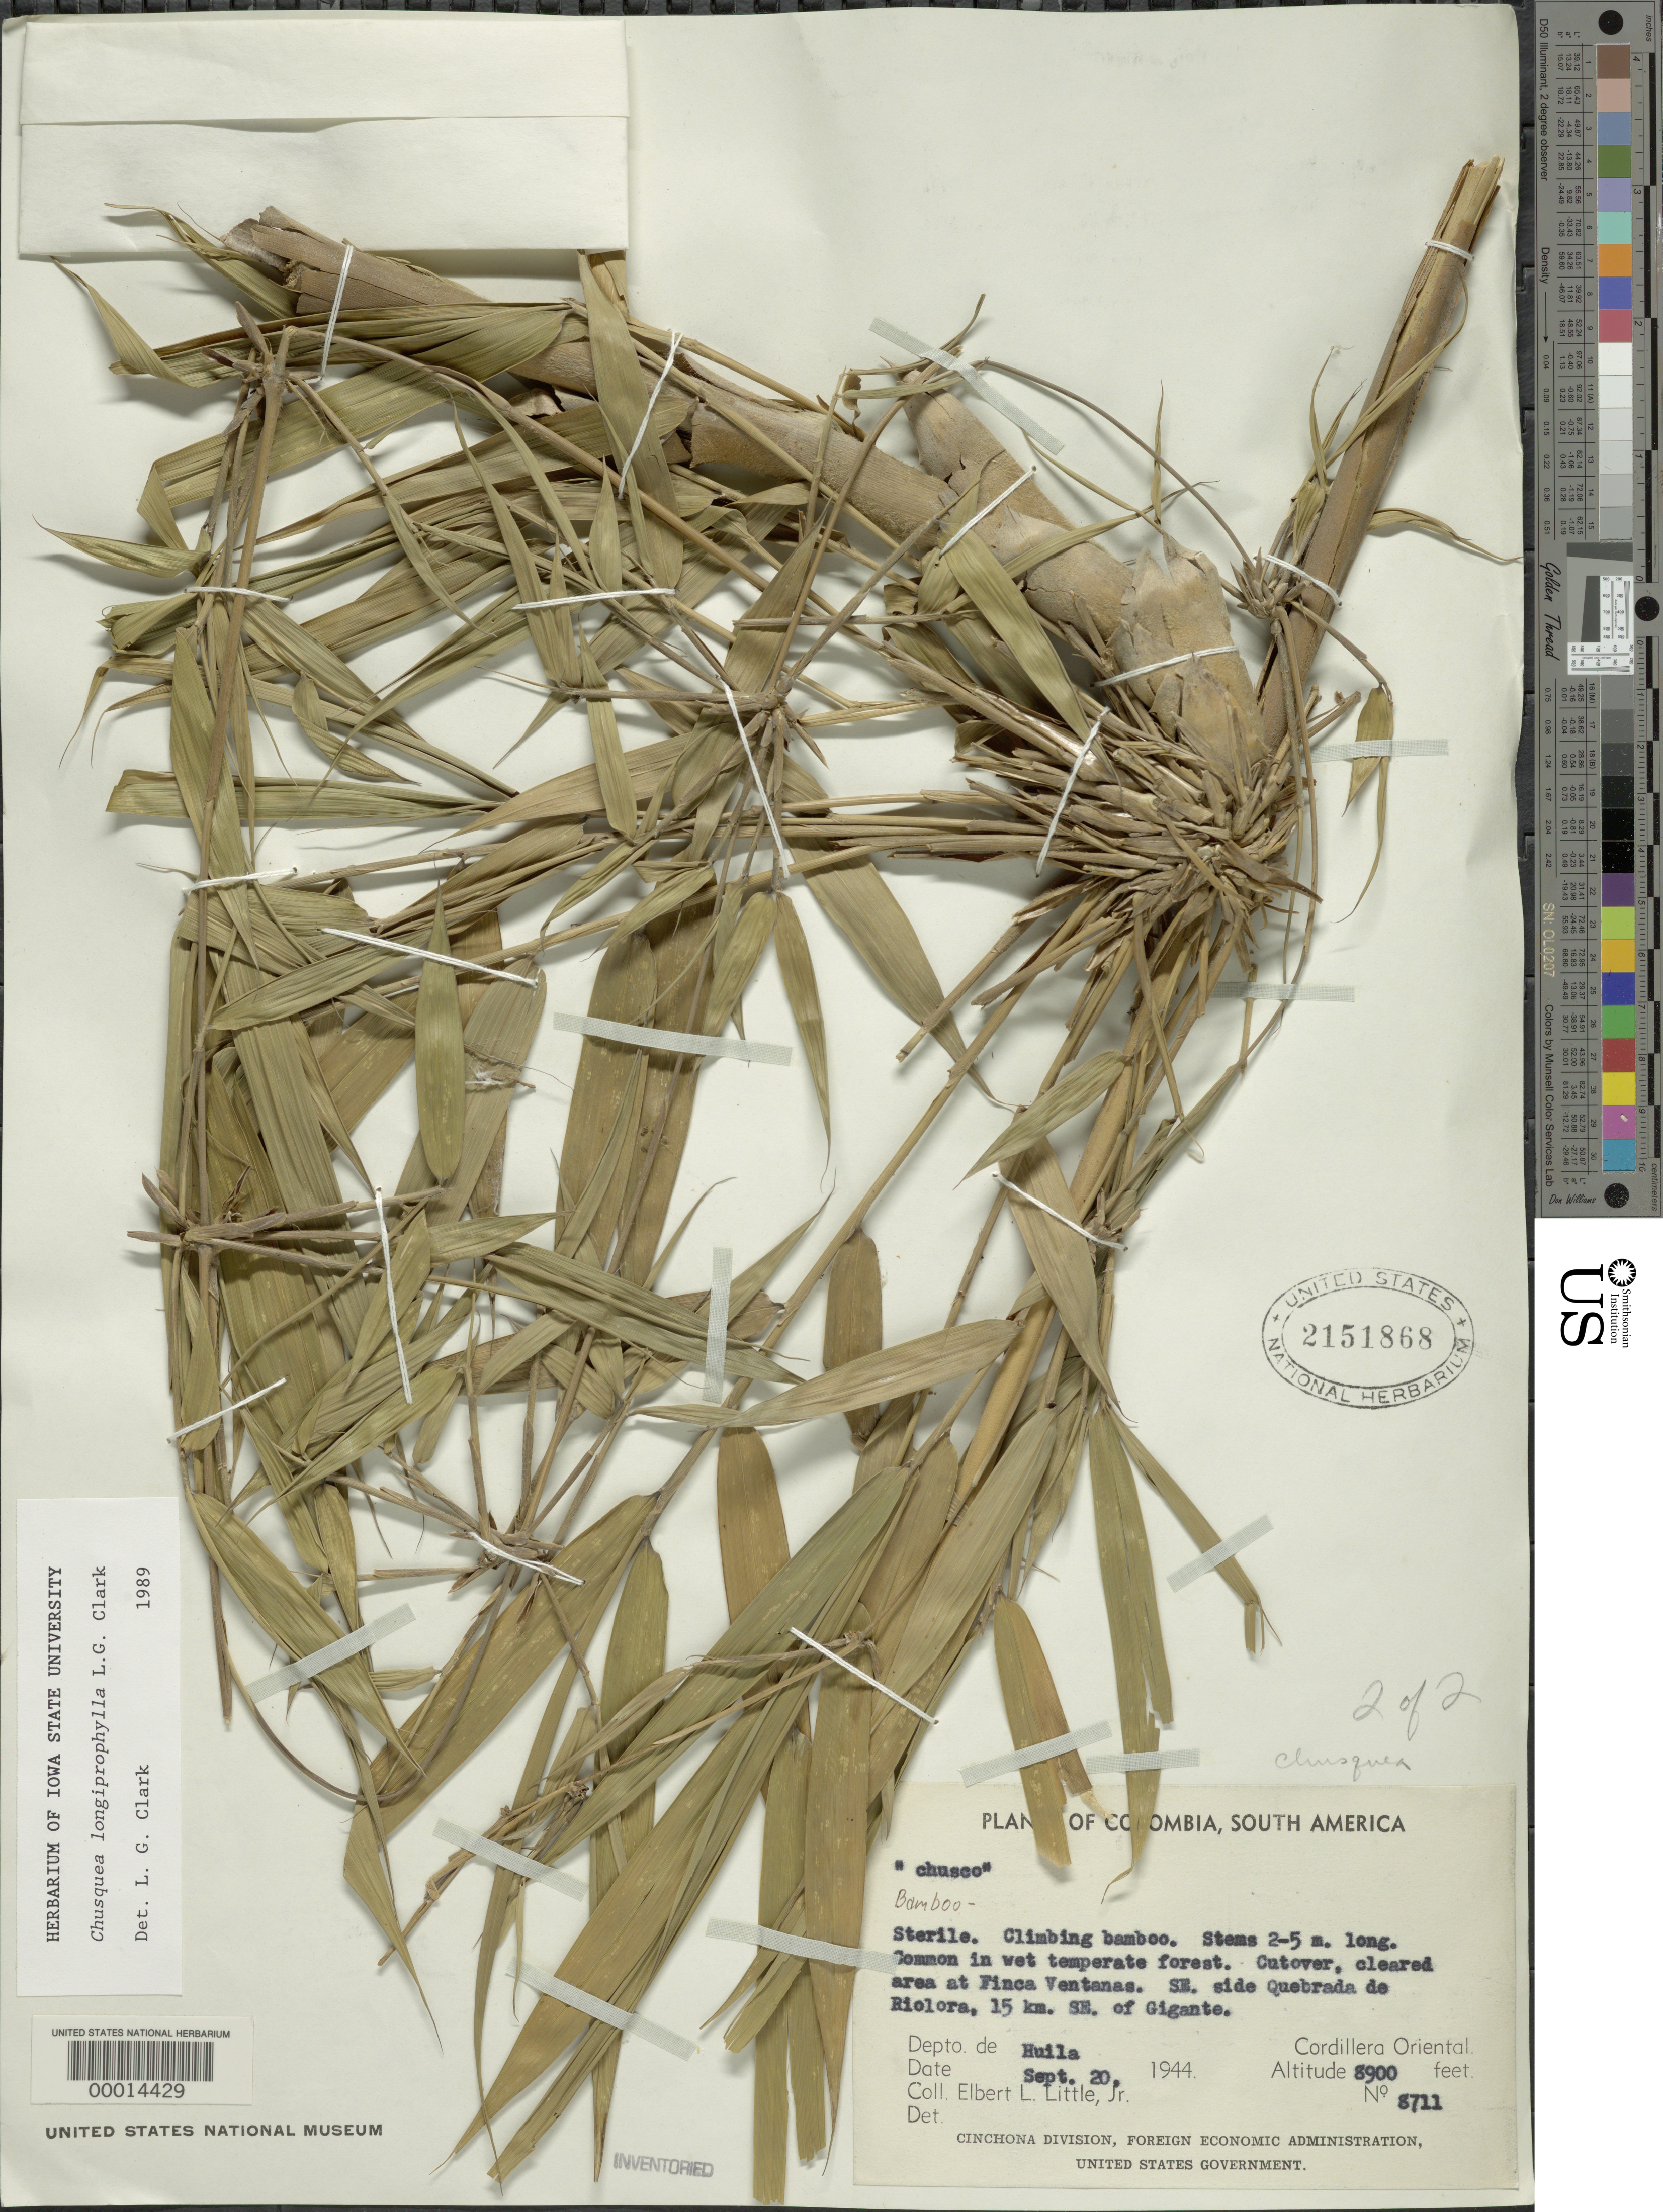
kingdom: Plantae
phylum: Tracheophyta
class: Liliopsida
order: Poales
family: Poaceae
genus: Chusquea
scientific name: Chusquea longiprophylla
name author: L.G. Clark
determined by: Clark, Lynn G., (ISC), Iowa State University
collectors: E. L. Little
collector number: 8711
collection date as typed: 20 Sep 1944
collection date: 1944-09-20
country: Colombia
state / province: Huila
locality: Quebrada de Riolora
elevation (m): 2715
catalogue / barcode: US 2151868